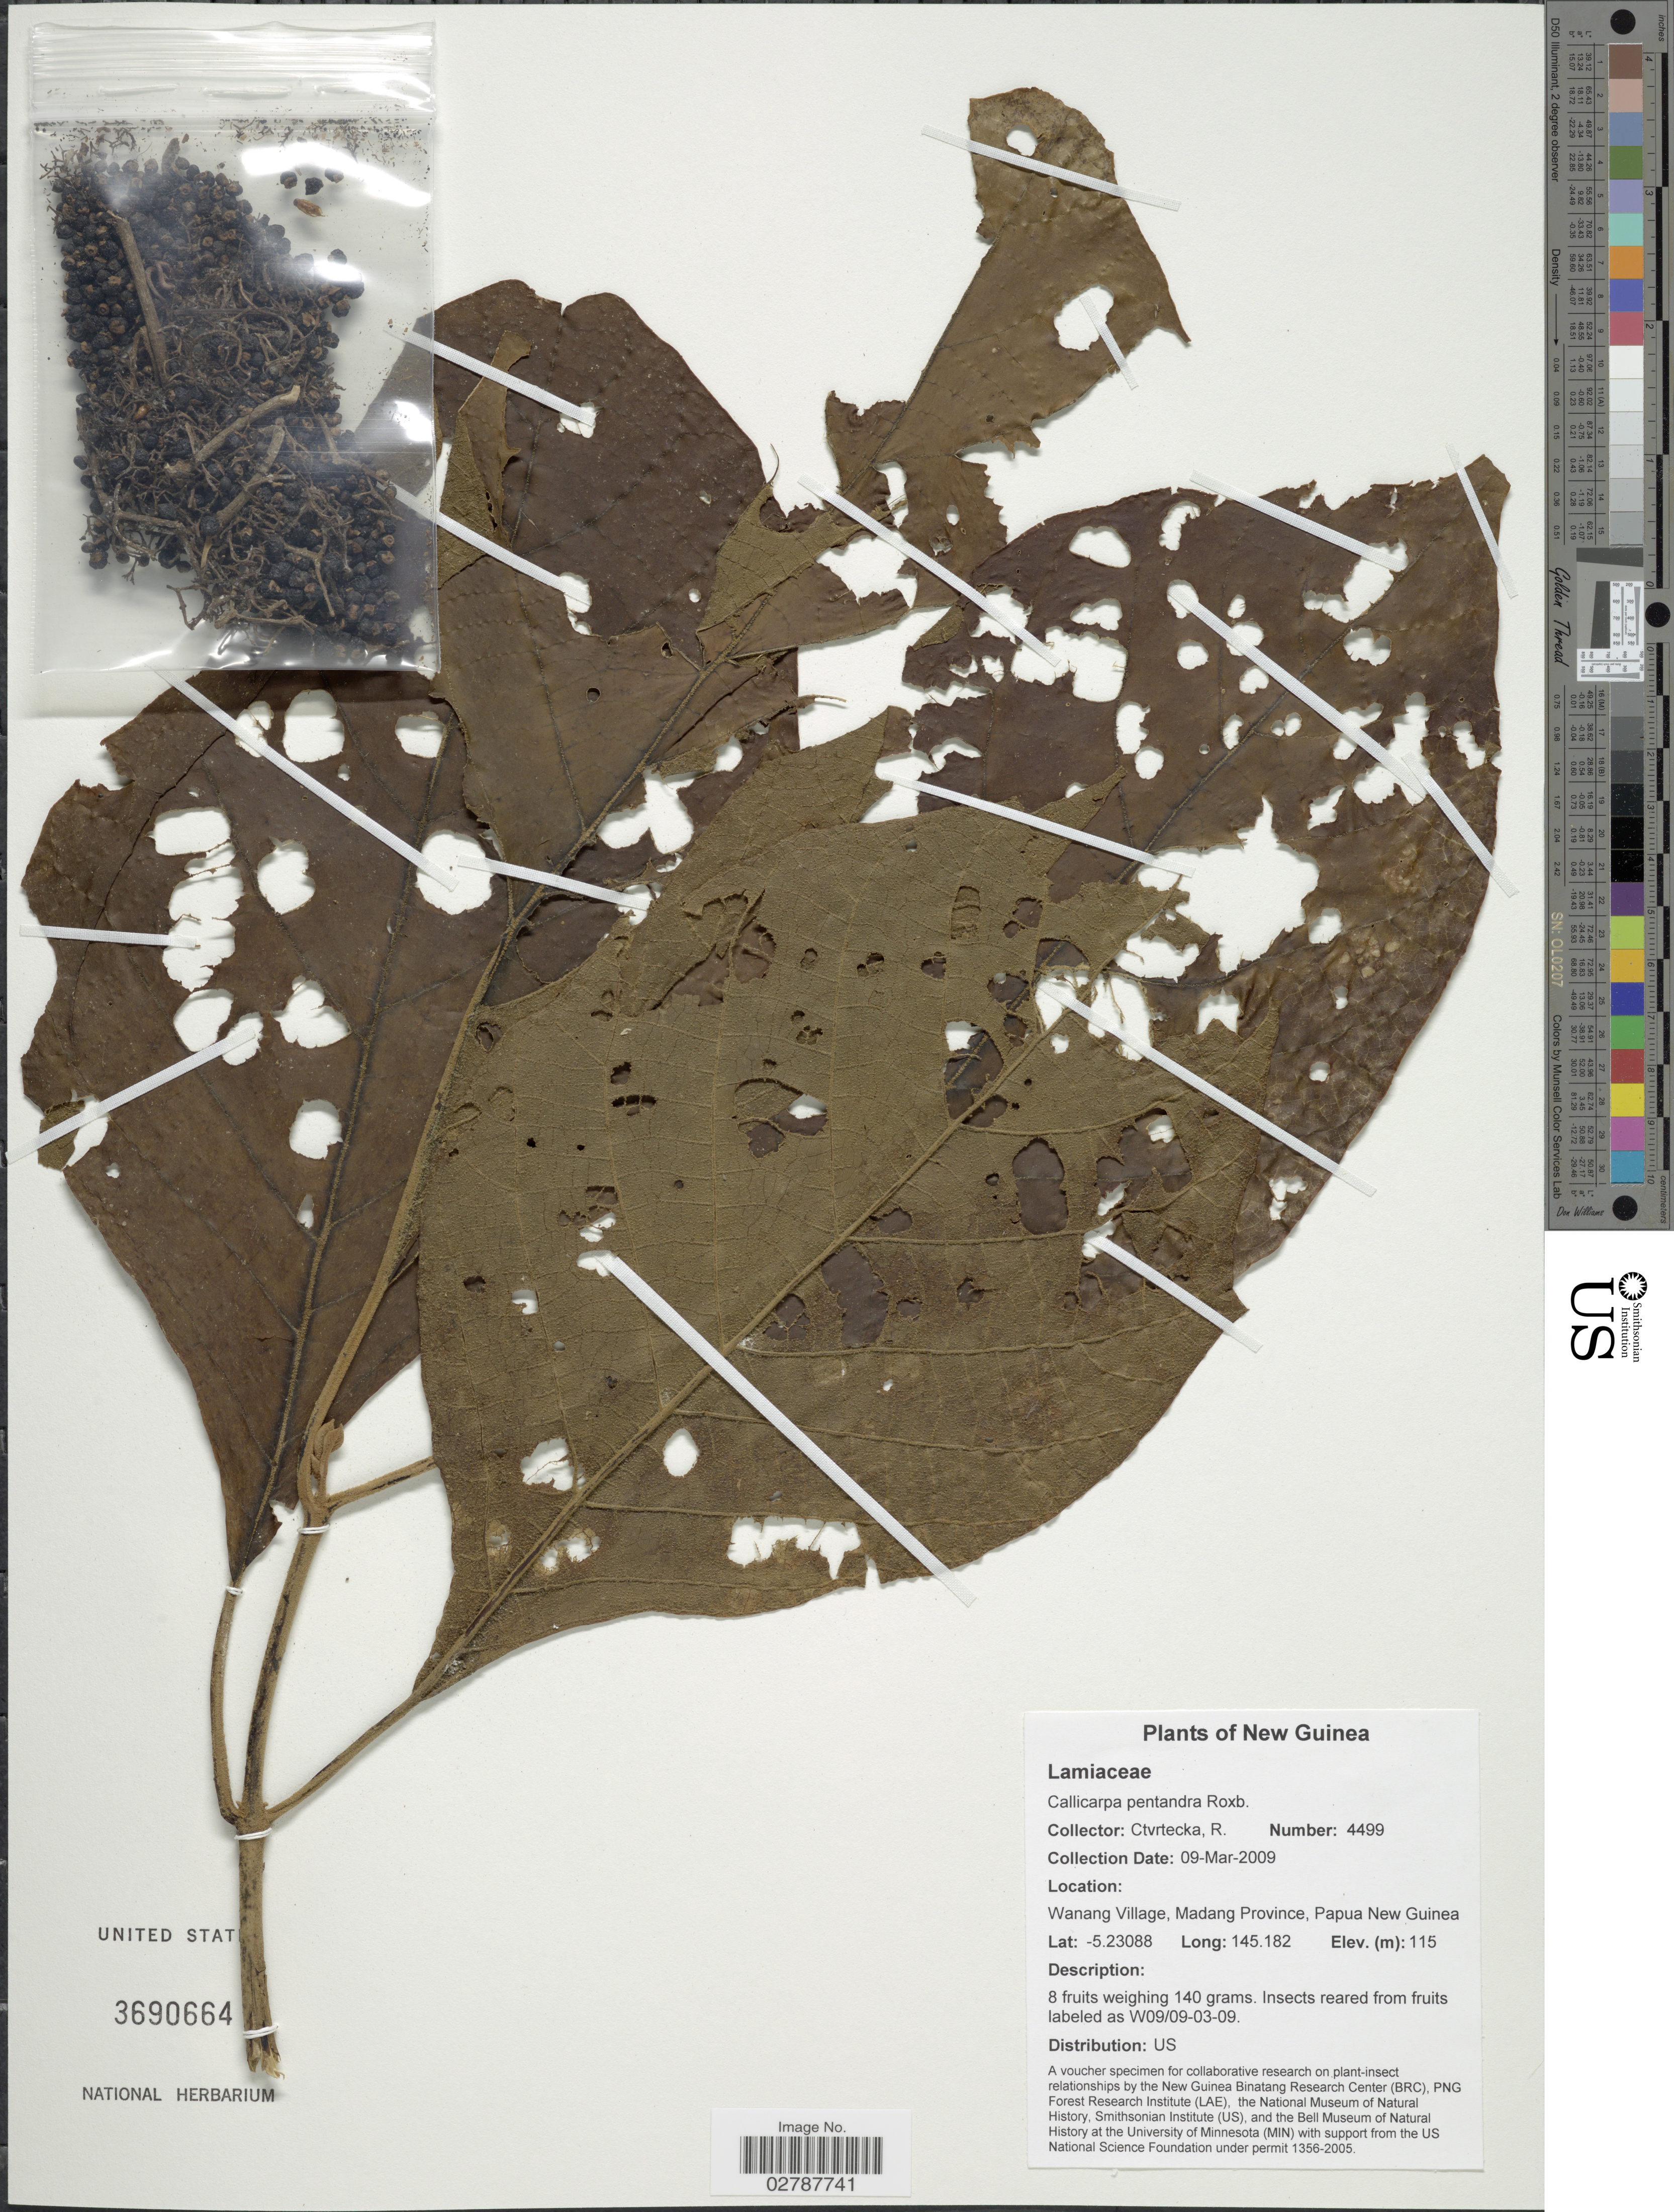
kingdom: Plantae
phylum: Tracheophyta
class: Magnoliopsida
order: Lamiales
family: Lamiaceae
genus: Callicarpa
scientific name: Callicarpa pentandra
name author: Roxb.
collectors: R. Ctvrtecka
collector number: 4499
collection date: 2009-03-09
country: Papua New Guinea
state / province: Madang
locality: New Guinea. Wanang Village.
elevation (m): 115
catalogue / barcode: US 3690664